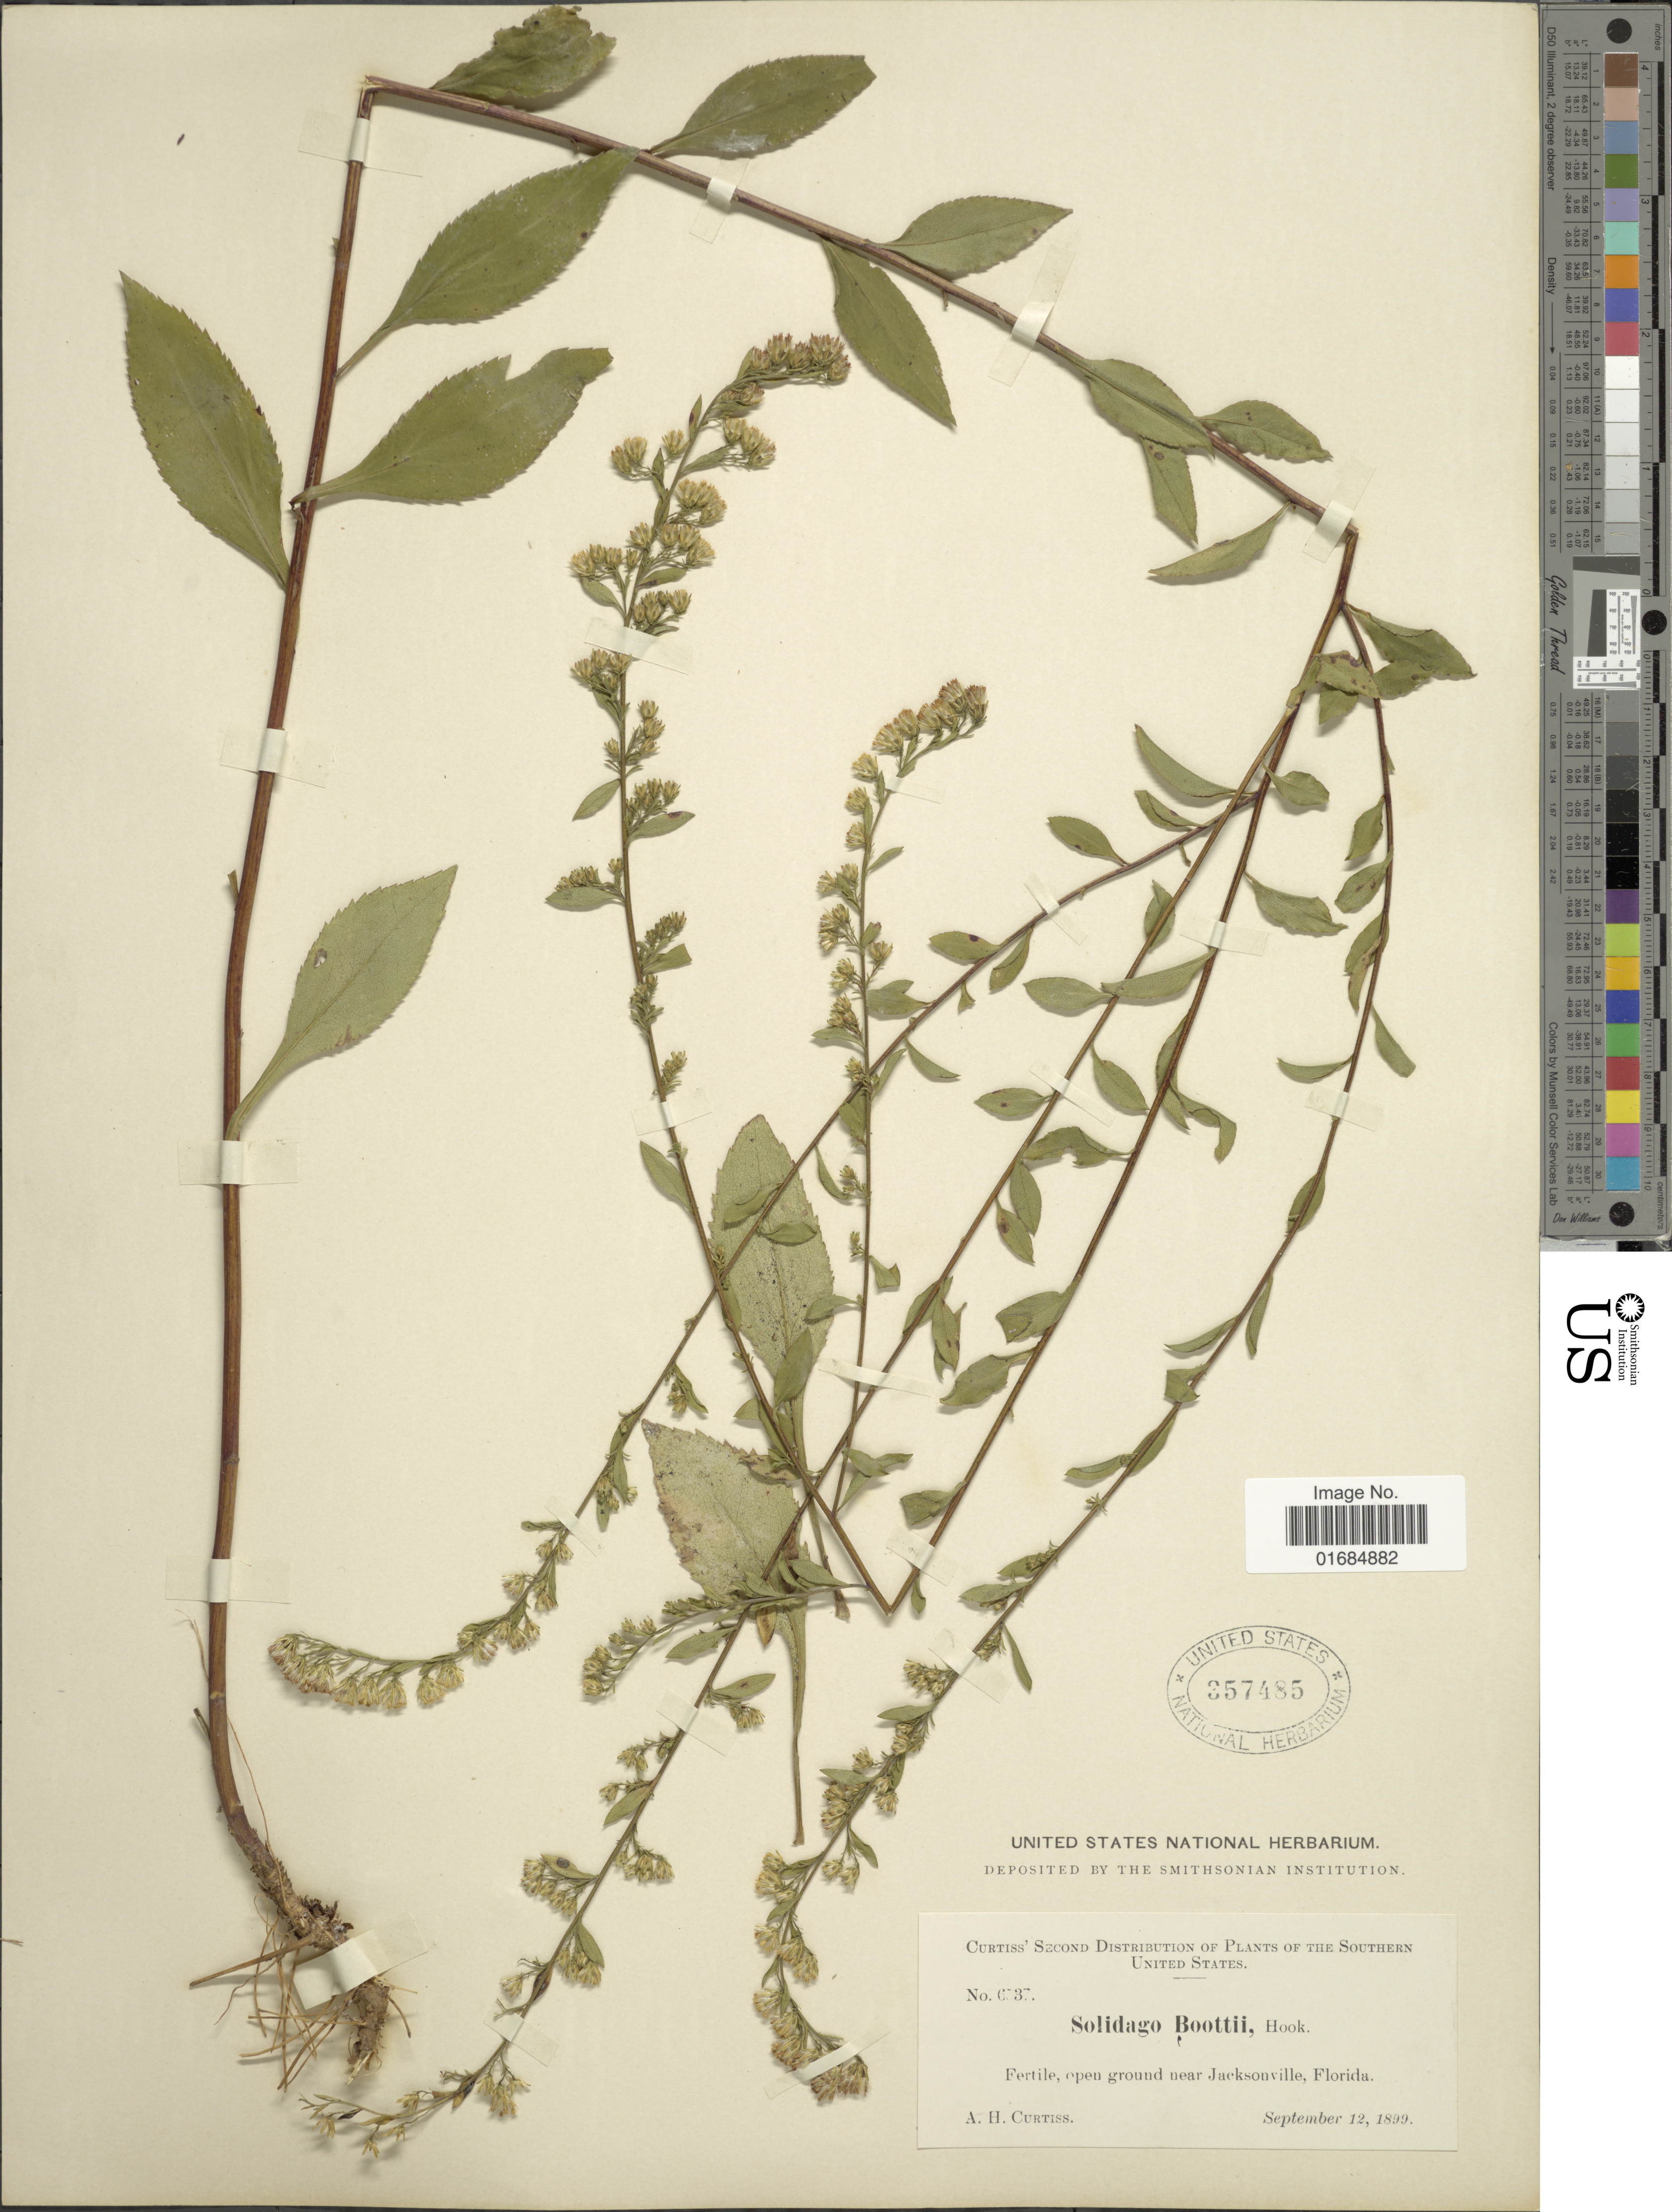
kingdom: Plantae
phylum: Tracheophyta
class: Magnoliopsida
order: Asterales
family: Asteraceae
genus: Solidago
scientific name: Solidago boottii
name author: Hook.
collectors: A. H. Curtiss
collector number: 6537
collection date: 1899-09-12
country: United States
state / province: Florida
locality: The Southern United States, fertile, open ground near Jacksonville.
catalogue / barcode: US 357485